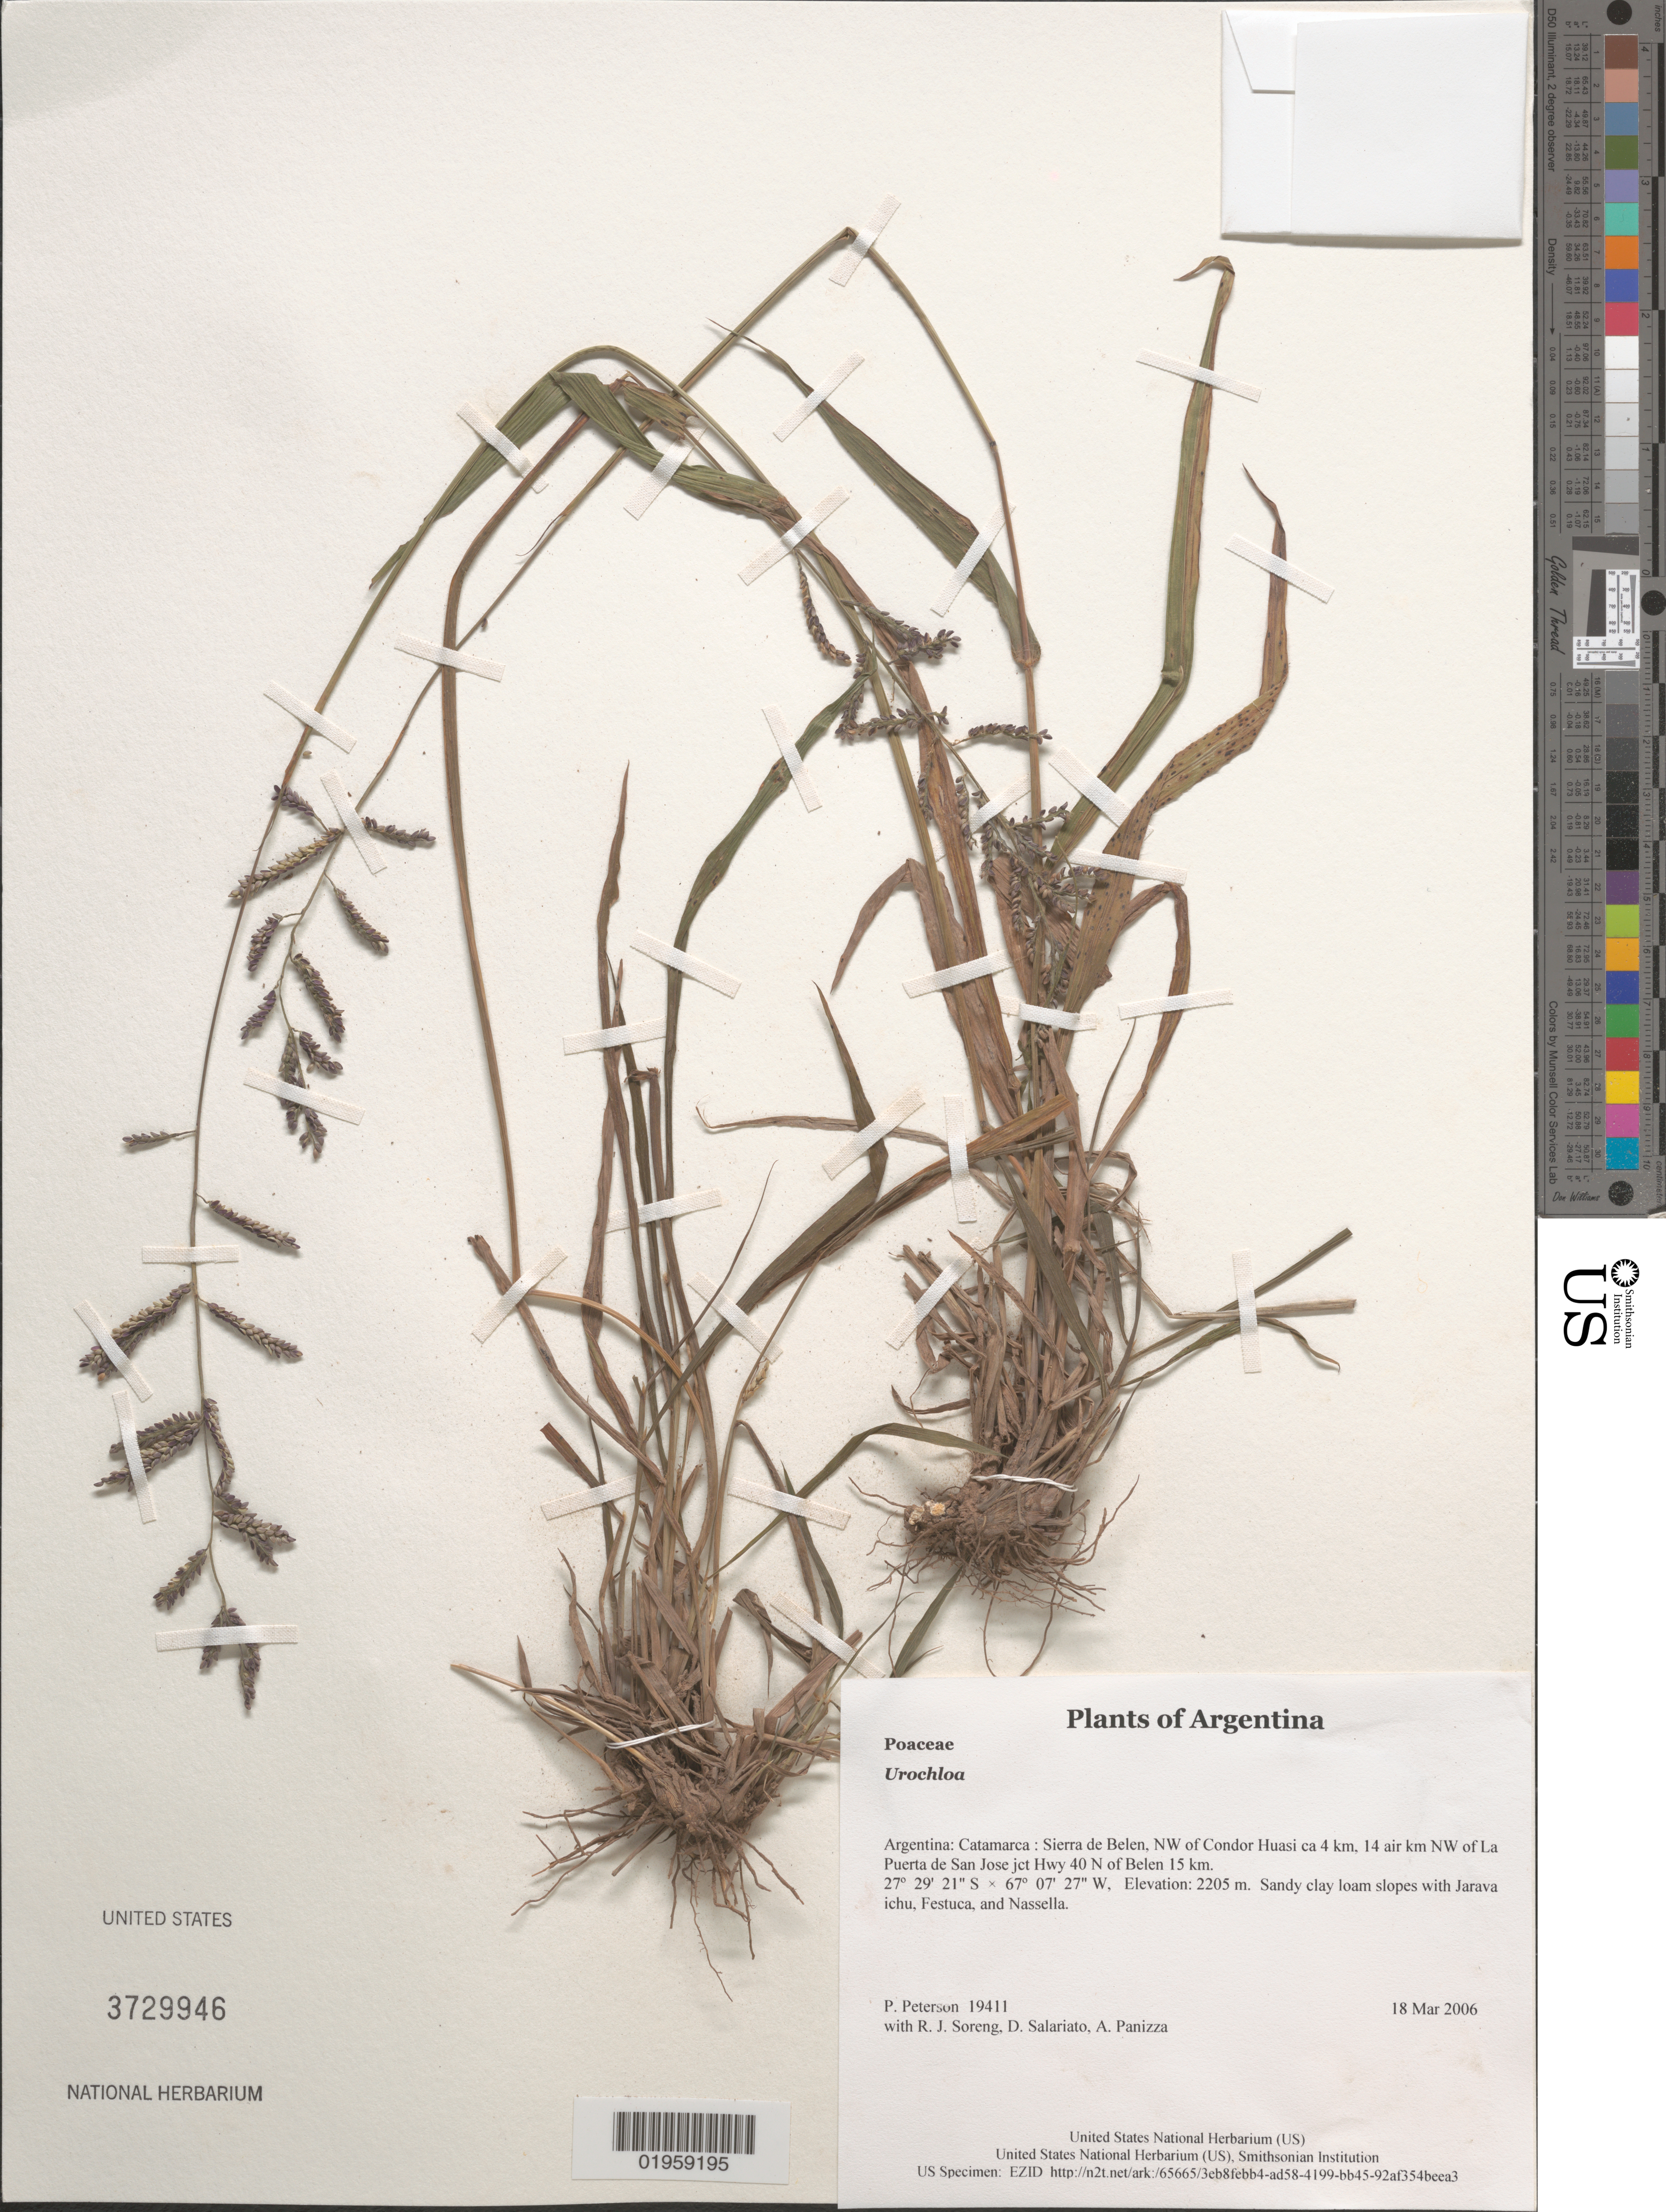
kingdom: Plantae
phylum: Tracheophyta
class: Liliopsida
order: Poales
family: Poaceae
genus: Urochloa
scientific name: Urochloa sp.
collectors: P. M. Peterson, R. J. Soreng, D. Salariato & A. Panizza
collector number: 19411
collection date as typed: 18 Mar 2006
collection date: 2006-03-18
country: Argentina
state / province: Catamarca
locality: Sierra de Belen, NW of Condor Huasi ca 4 km, 14 air km NW of La Puerta de San Jose jct Hwy 40 N of Belen 15 km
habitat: Sandy clay loam slopes with Jarava ichu, Festuca, and Nassella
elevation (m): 2205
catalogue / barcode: US 3729946